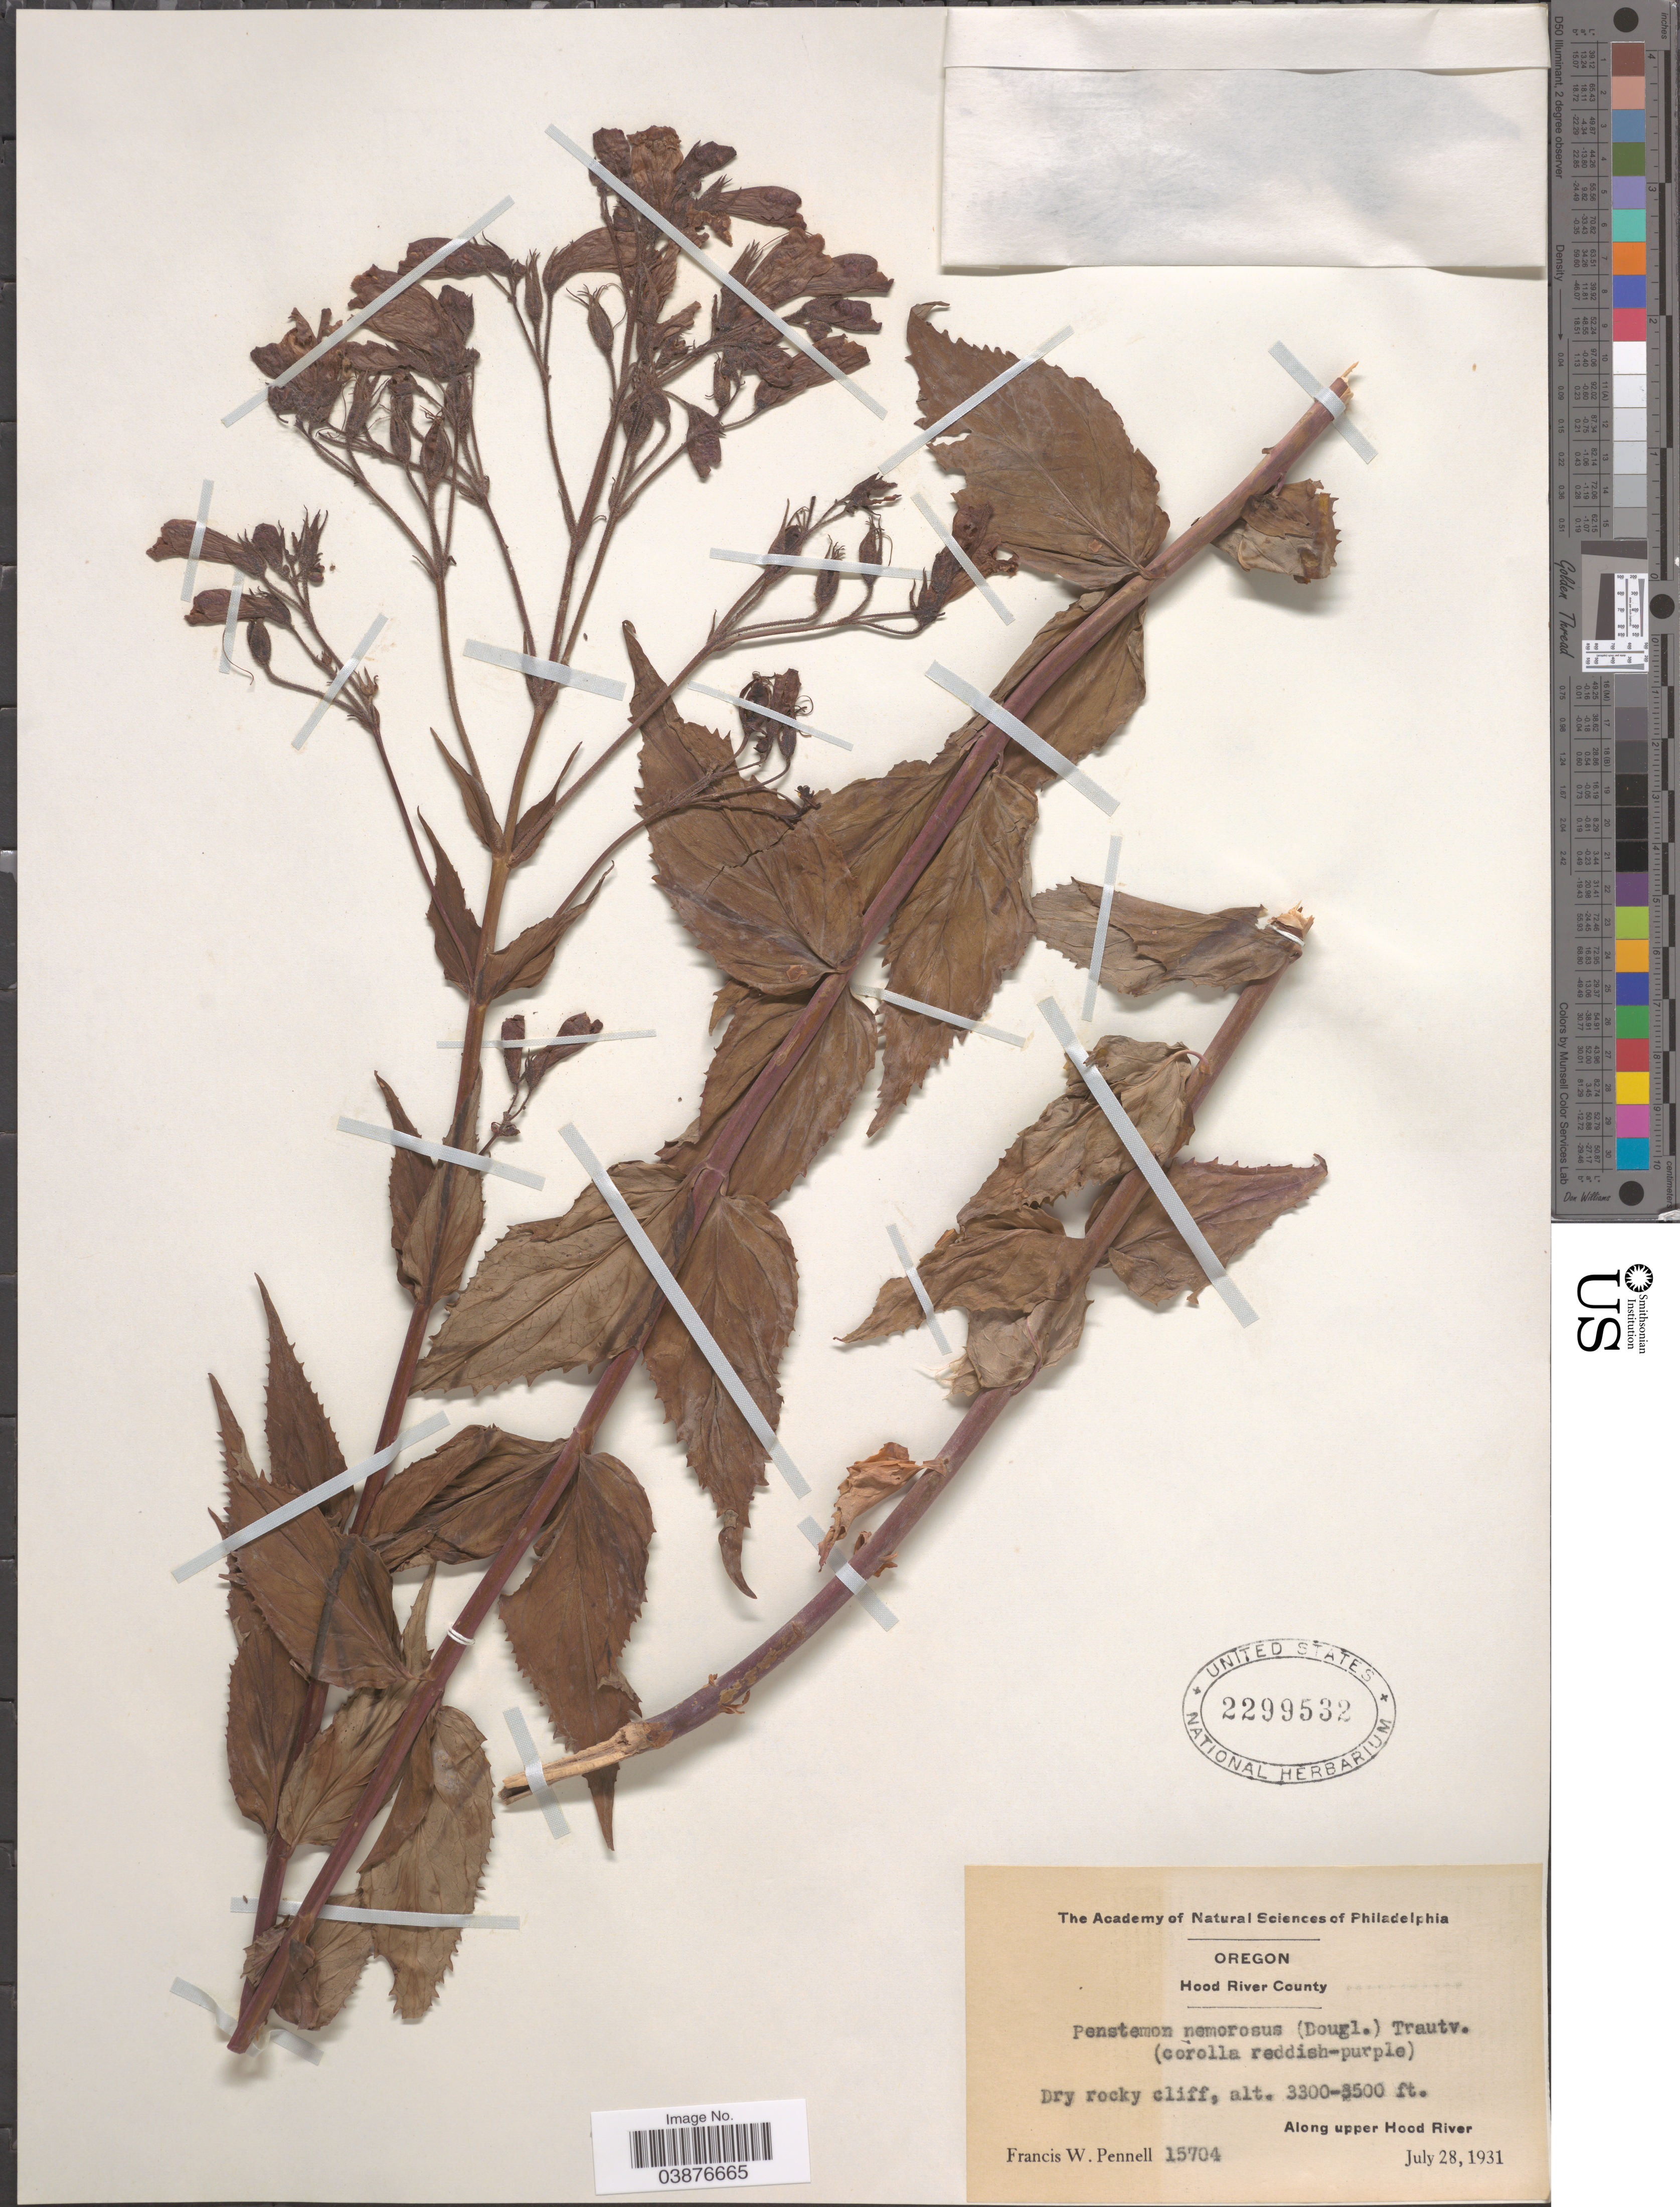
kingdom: Plantae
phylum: Tracheophyta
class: Magnoliopsida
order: Lamiales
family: Plantaginaceae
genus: Penstemon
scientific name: Penstemon nemorosus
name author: (Douglas ex Lindl.) Trautv.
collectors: F. W. Pennell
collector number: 15704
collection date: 1931-07-28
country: United States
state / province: Oregon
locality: Hood River County. Along upper Hood River.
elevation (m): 1006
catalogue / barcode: US 2299532